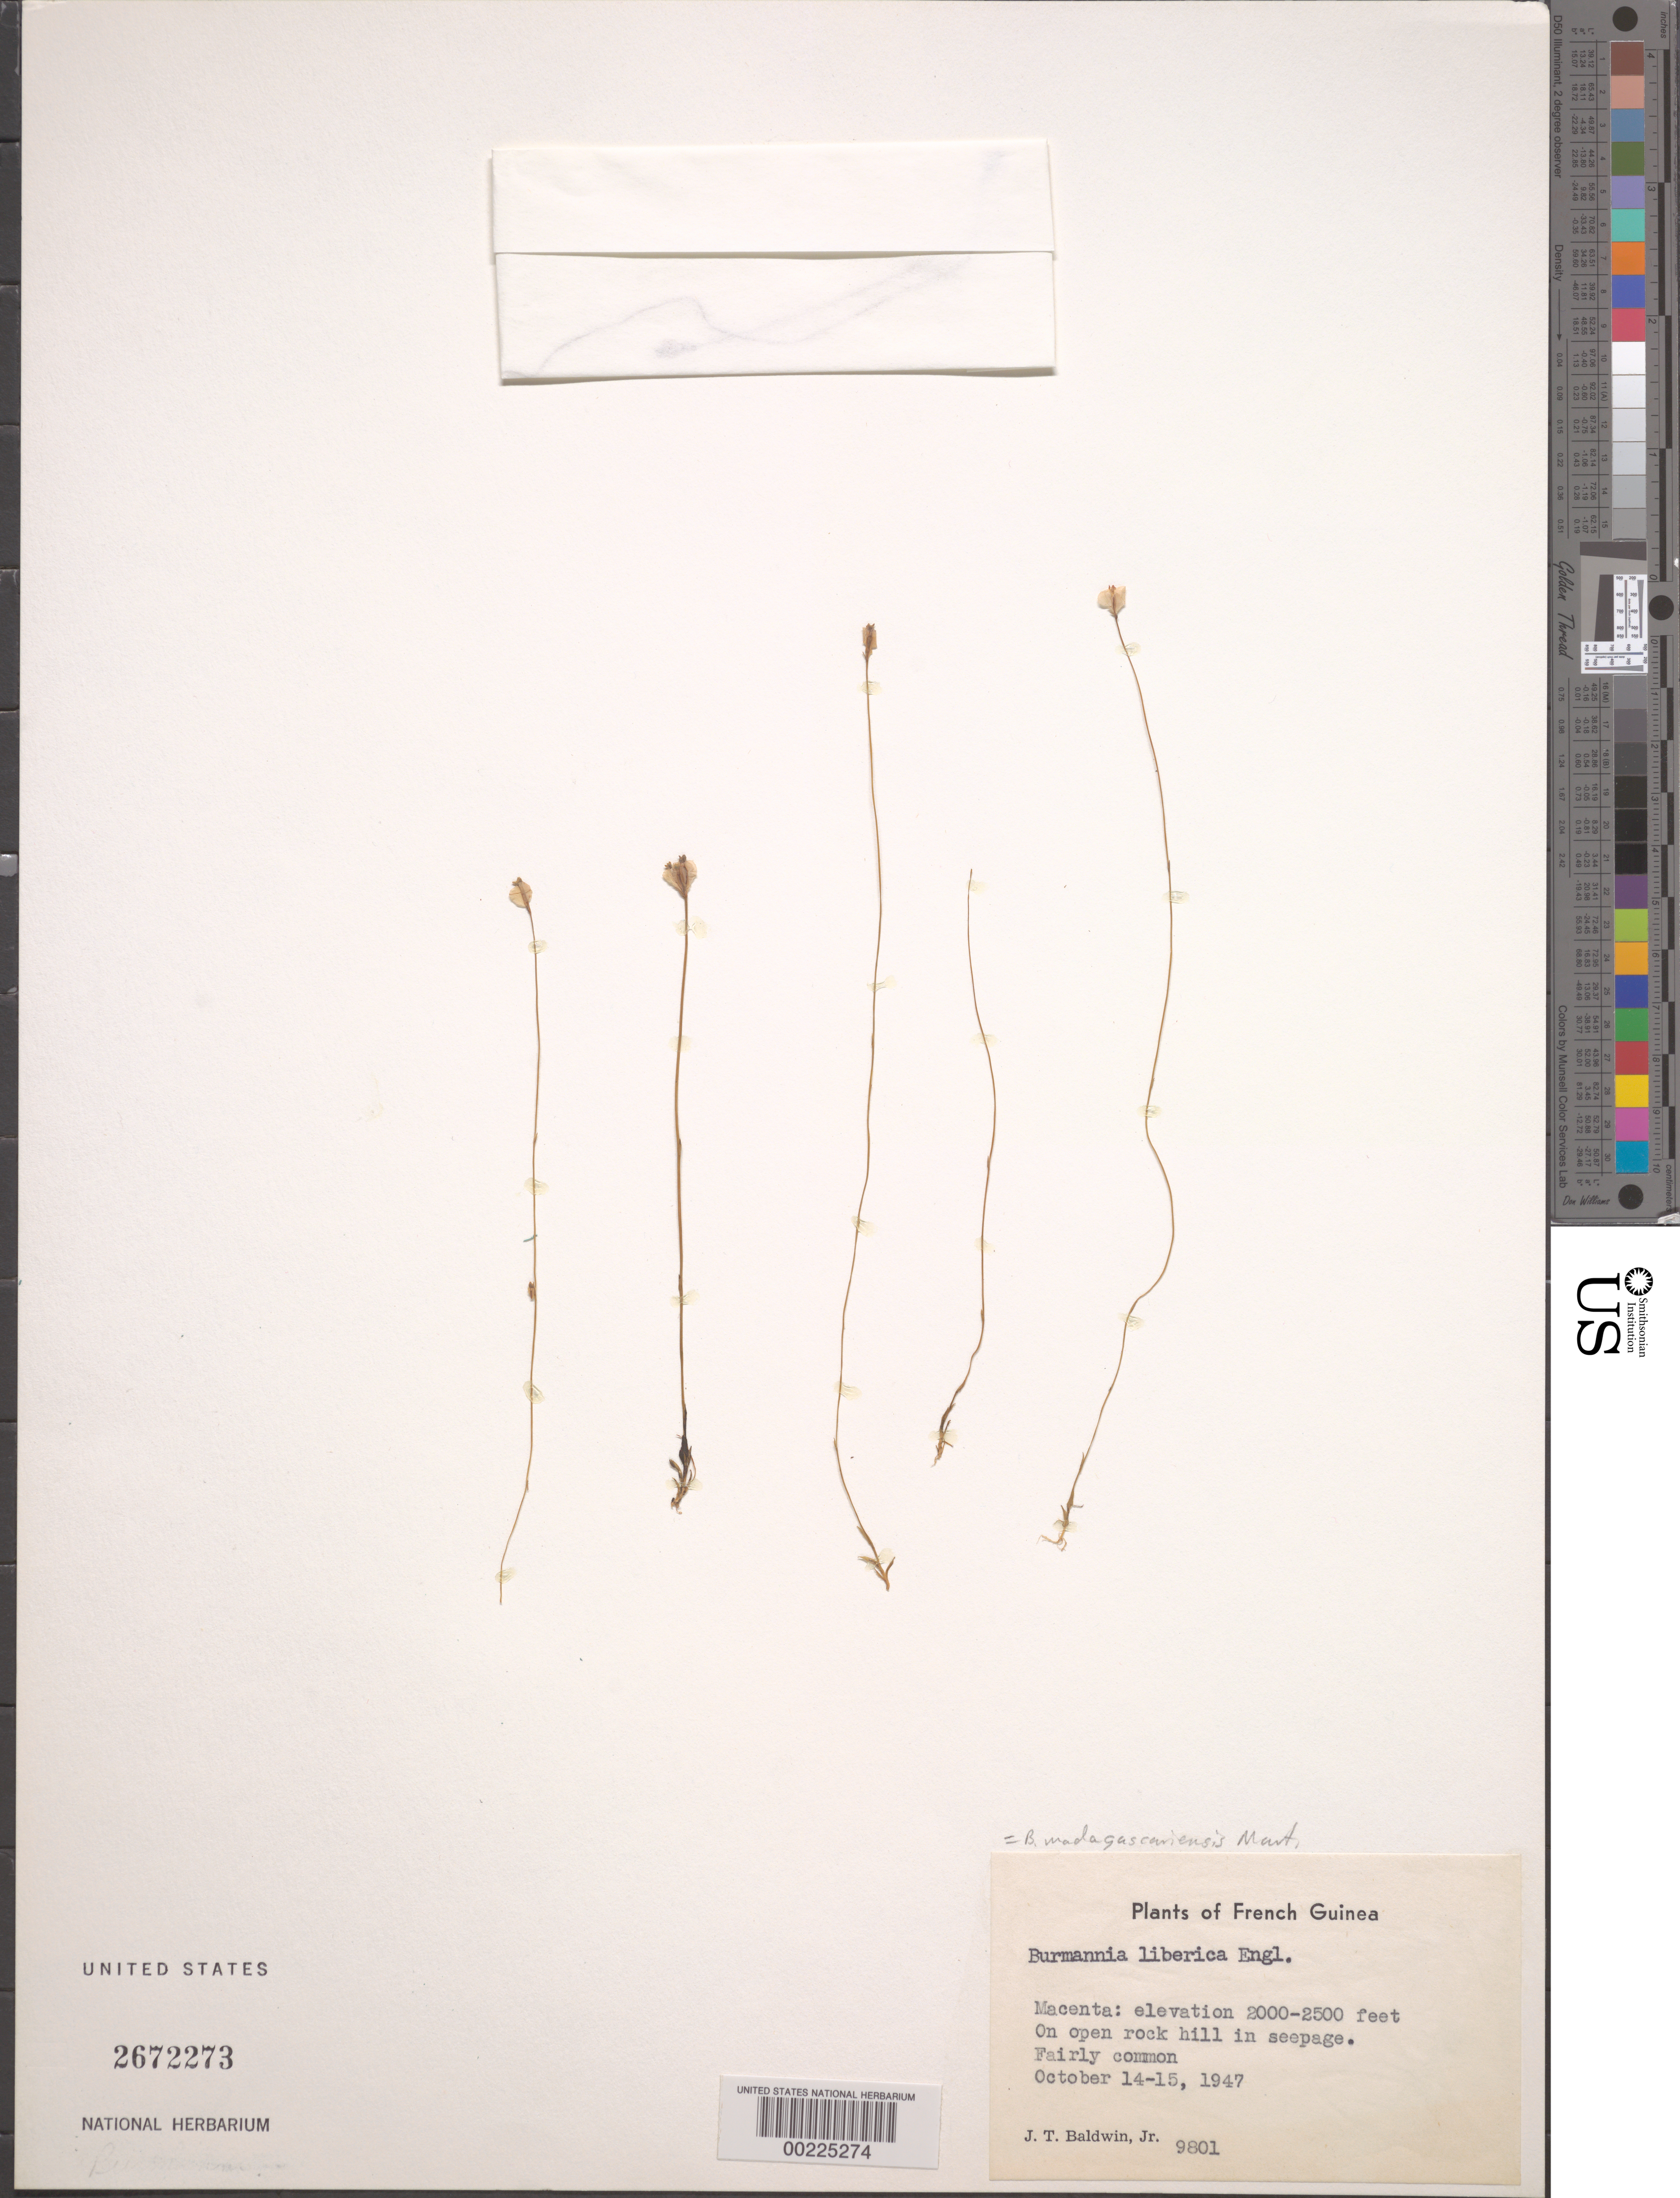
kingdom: Plantae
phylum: Tracheophyta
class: Liliopsida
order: Dioscoreales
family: Burmanniaceae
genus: Burmannia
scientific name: Burmannia liberica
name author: Engl.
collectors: J. T. Baldwin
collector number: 9801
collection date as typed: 14 Oct 1947 to 15 Oct 1947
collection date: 1947-10-14/1947-10-15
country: Guinea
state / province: Nzérékoré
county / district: Macenta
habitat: Open rock hill in seepage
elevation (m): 610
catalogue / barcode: US 2672273